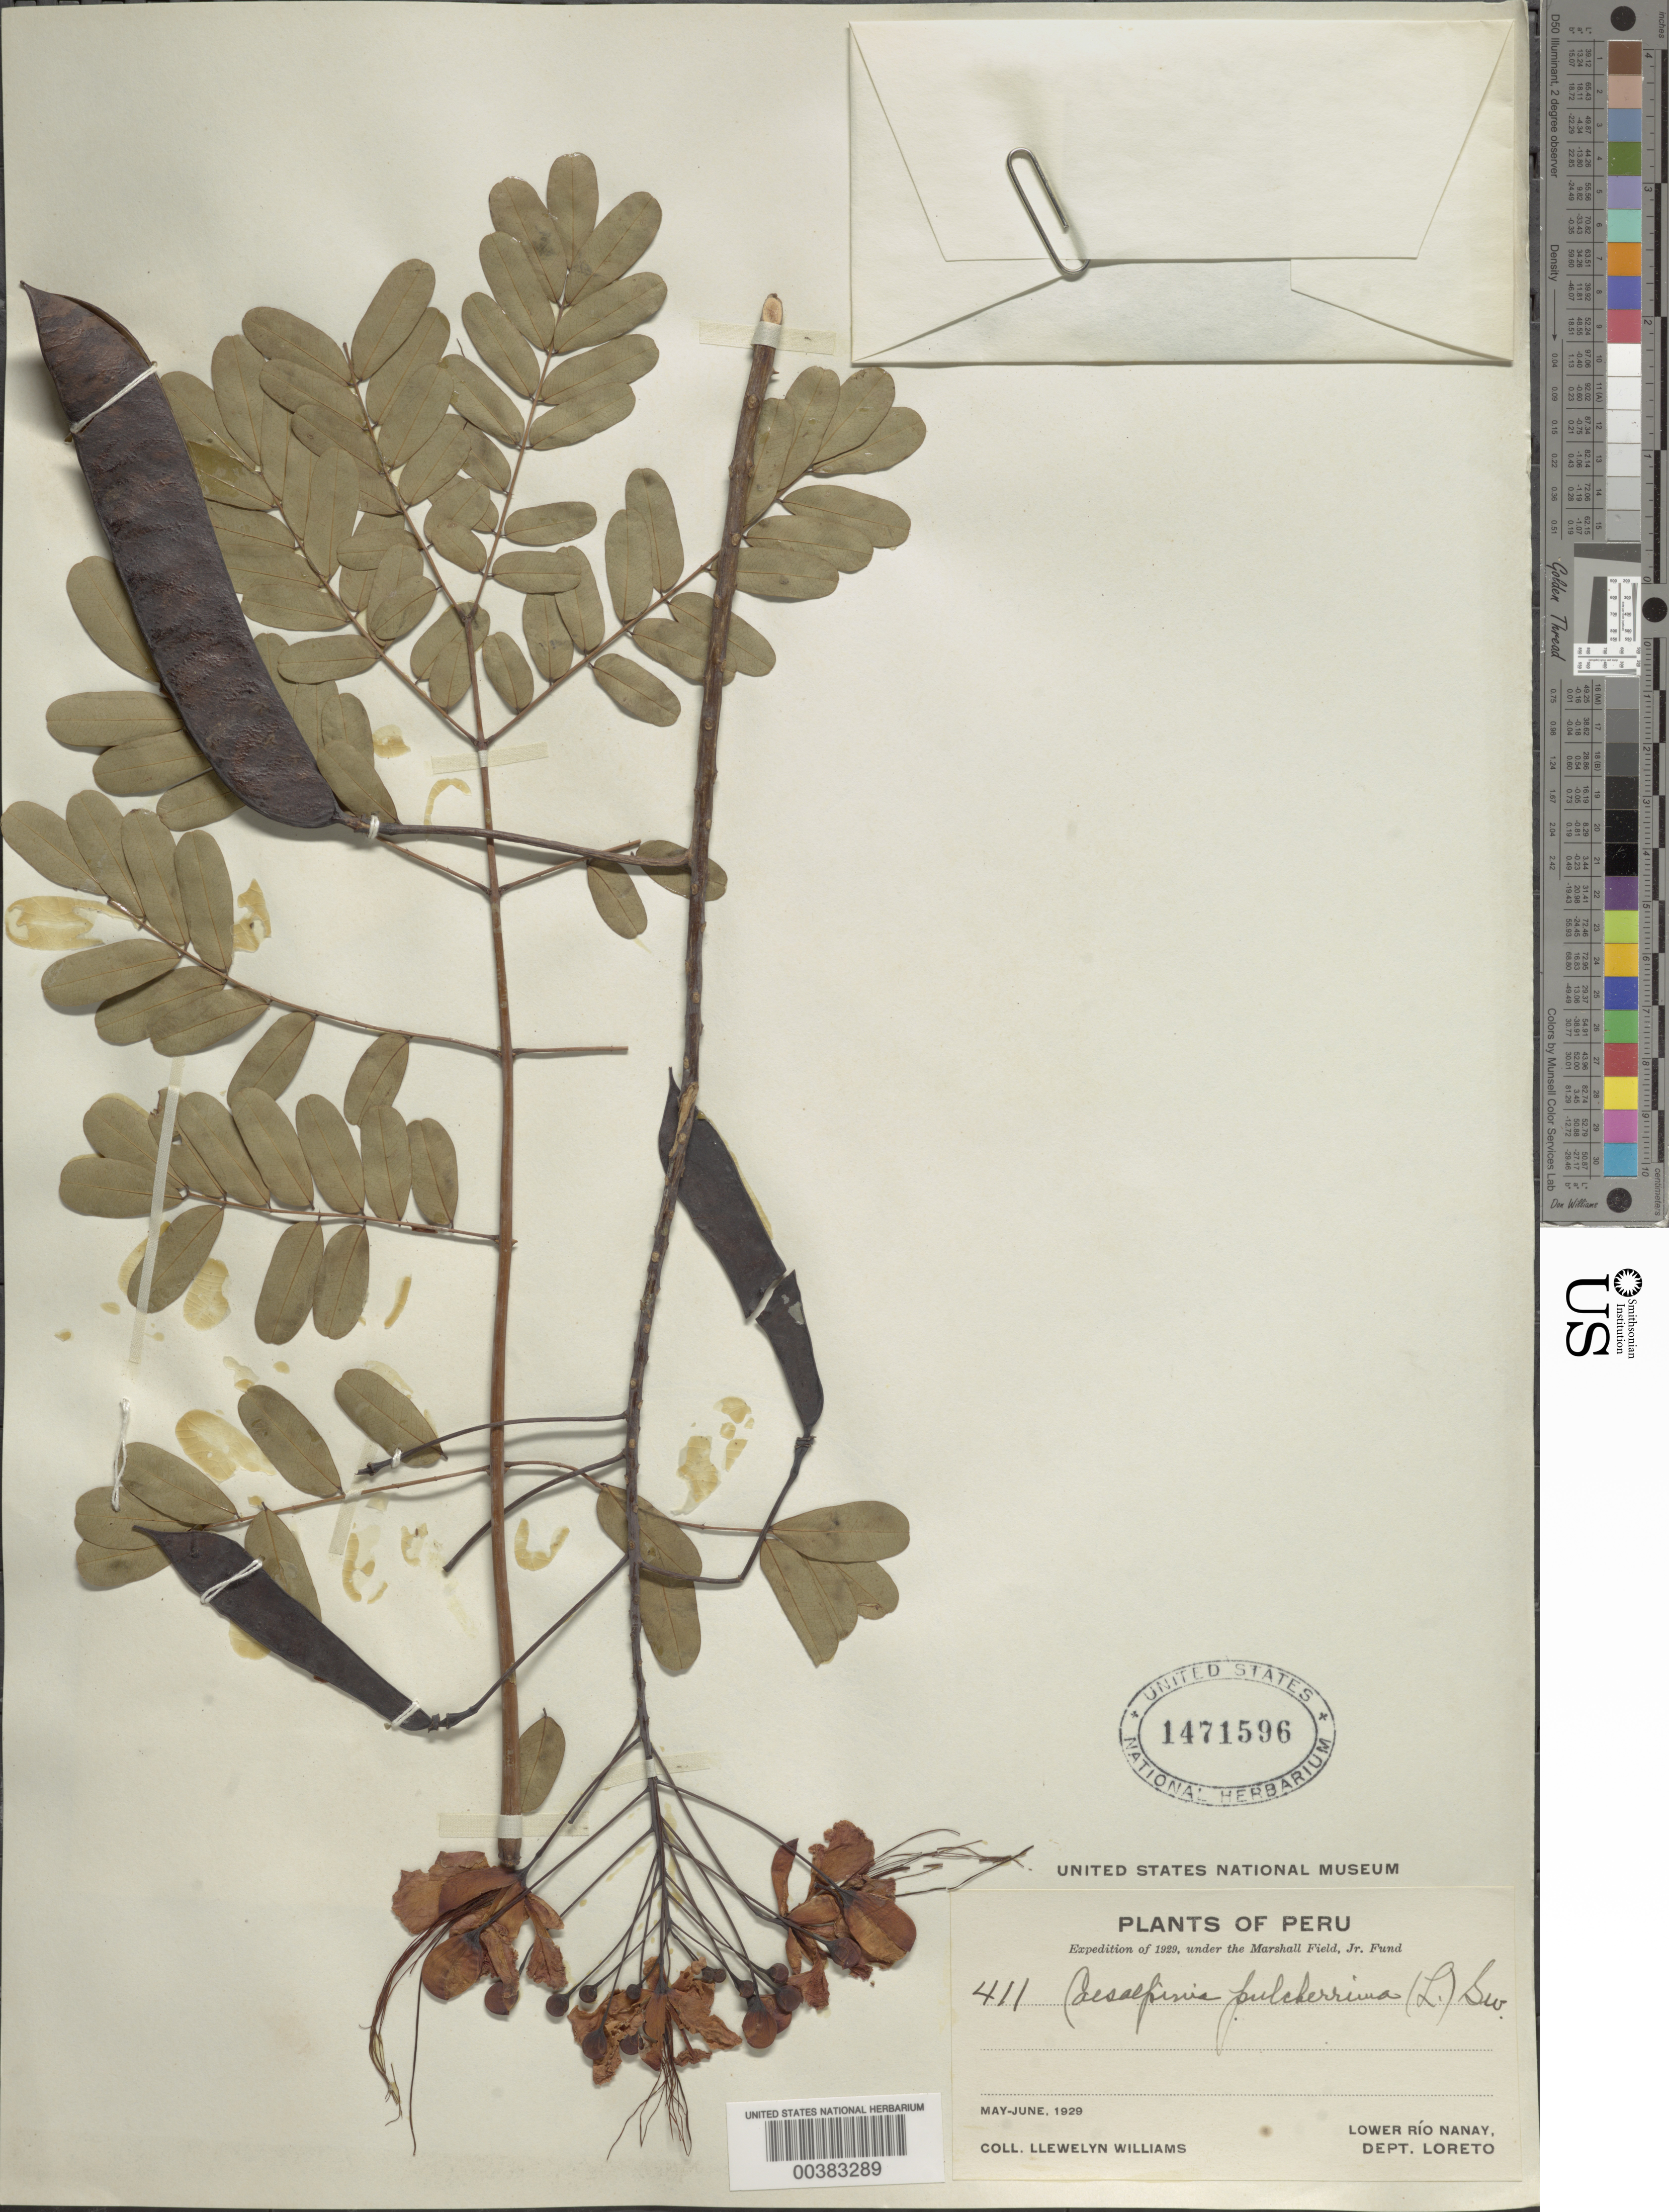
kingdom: Plantae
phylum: Tracheophyta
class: Magnoliopsida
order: Fabales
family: Fabaceae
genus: Caesalpinia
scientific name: Caesalpinia pulcherrima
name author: (L.) Sw.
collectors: Ll. Williams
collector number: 411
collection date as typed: May 1929 to -- Jun 1929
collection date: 1929-05/1929-06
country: Peru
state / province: Loreto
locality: Lower rio nanay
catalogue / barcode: US 1471596